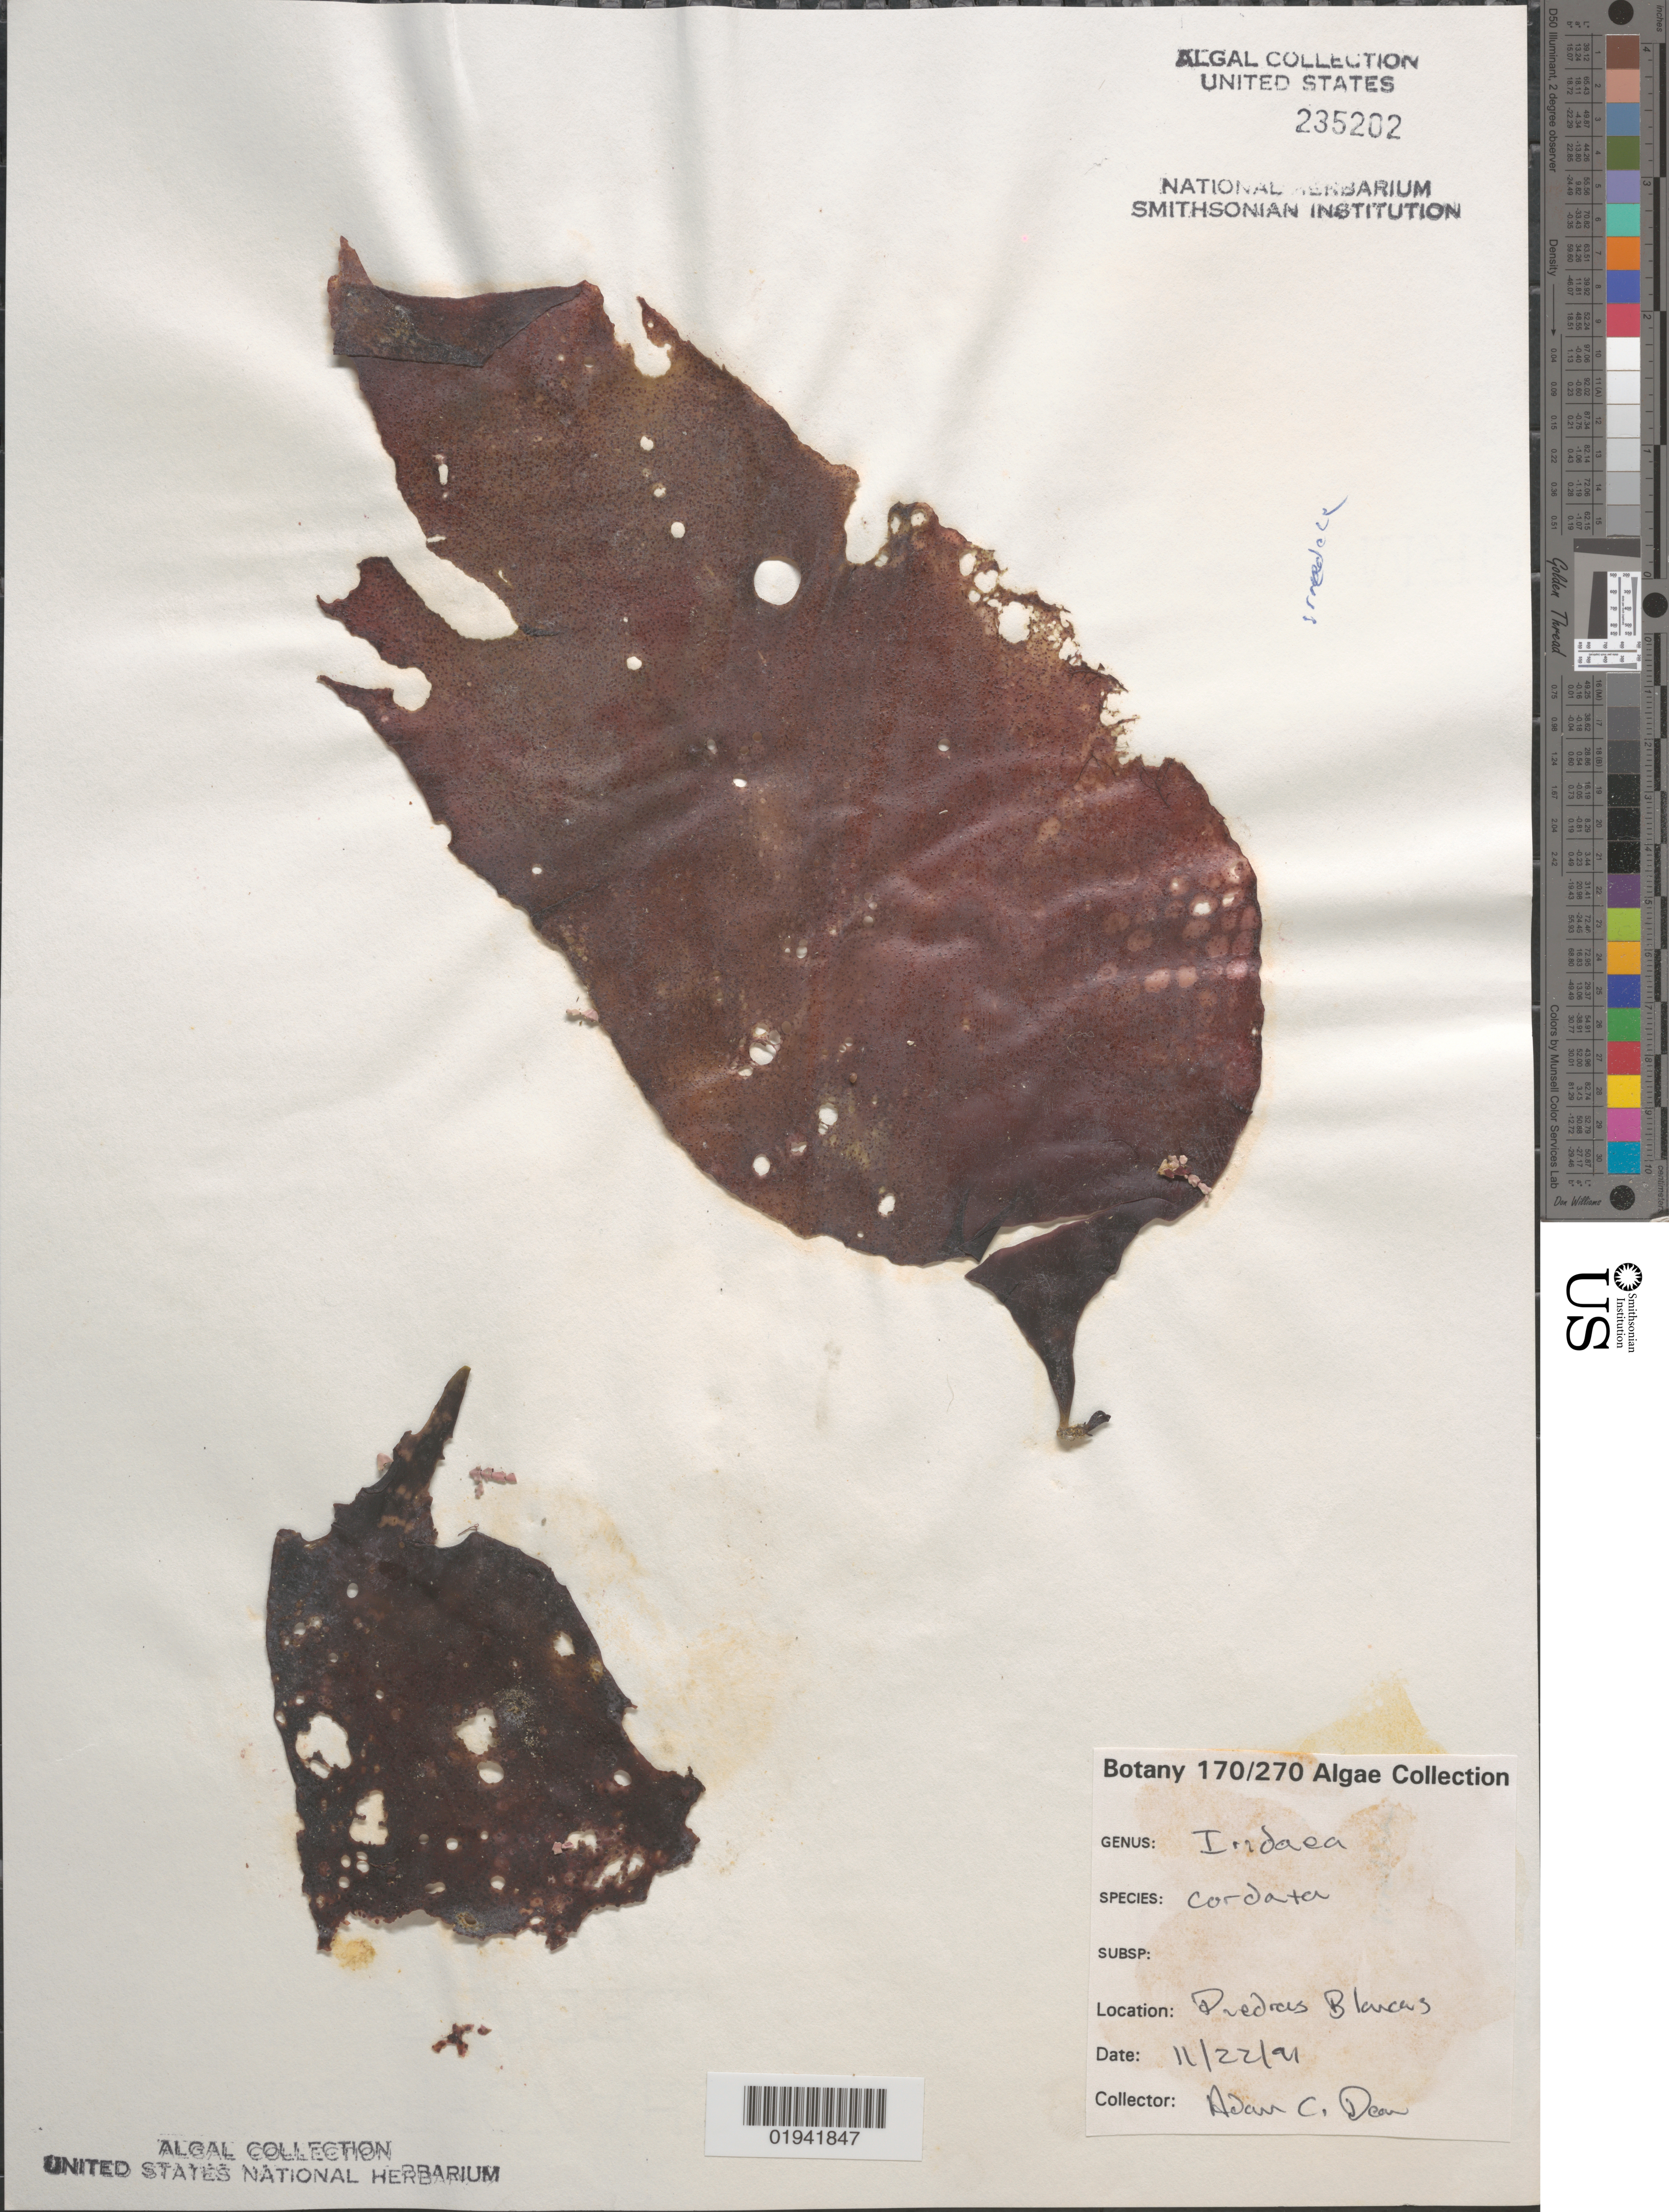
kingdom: Plantae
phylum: Rhodophyta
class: Florideophyceae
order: Gigartinales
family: Gigartinaceae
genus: Iridaea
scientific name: Iridaea cordata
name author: (Turner) Bory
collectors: A. Dean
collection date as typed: Transcribed d/m/y: 22/11/91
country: United States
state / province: California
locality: Piedras Blancas.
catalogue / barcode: US 235202